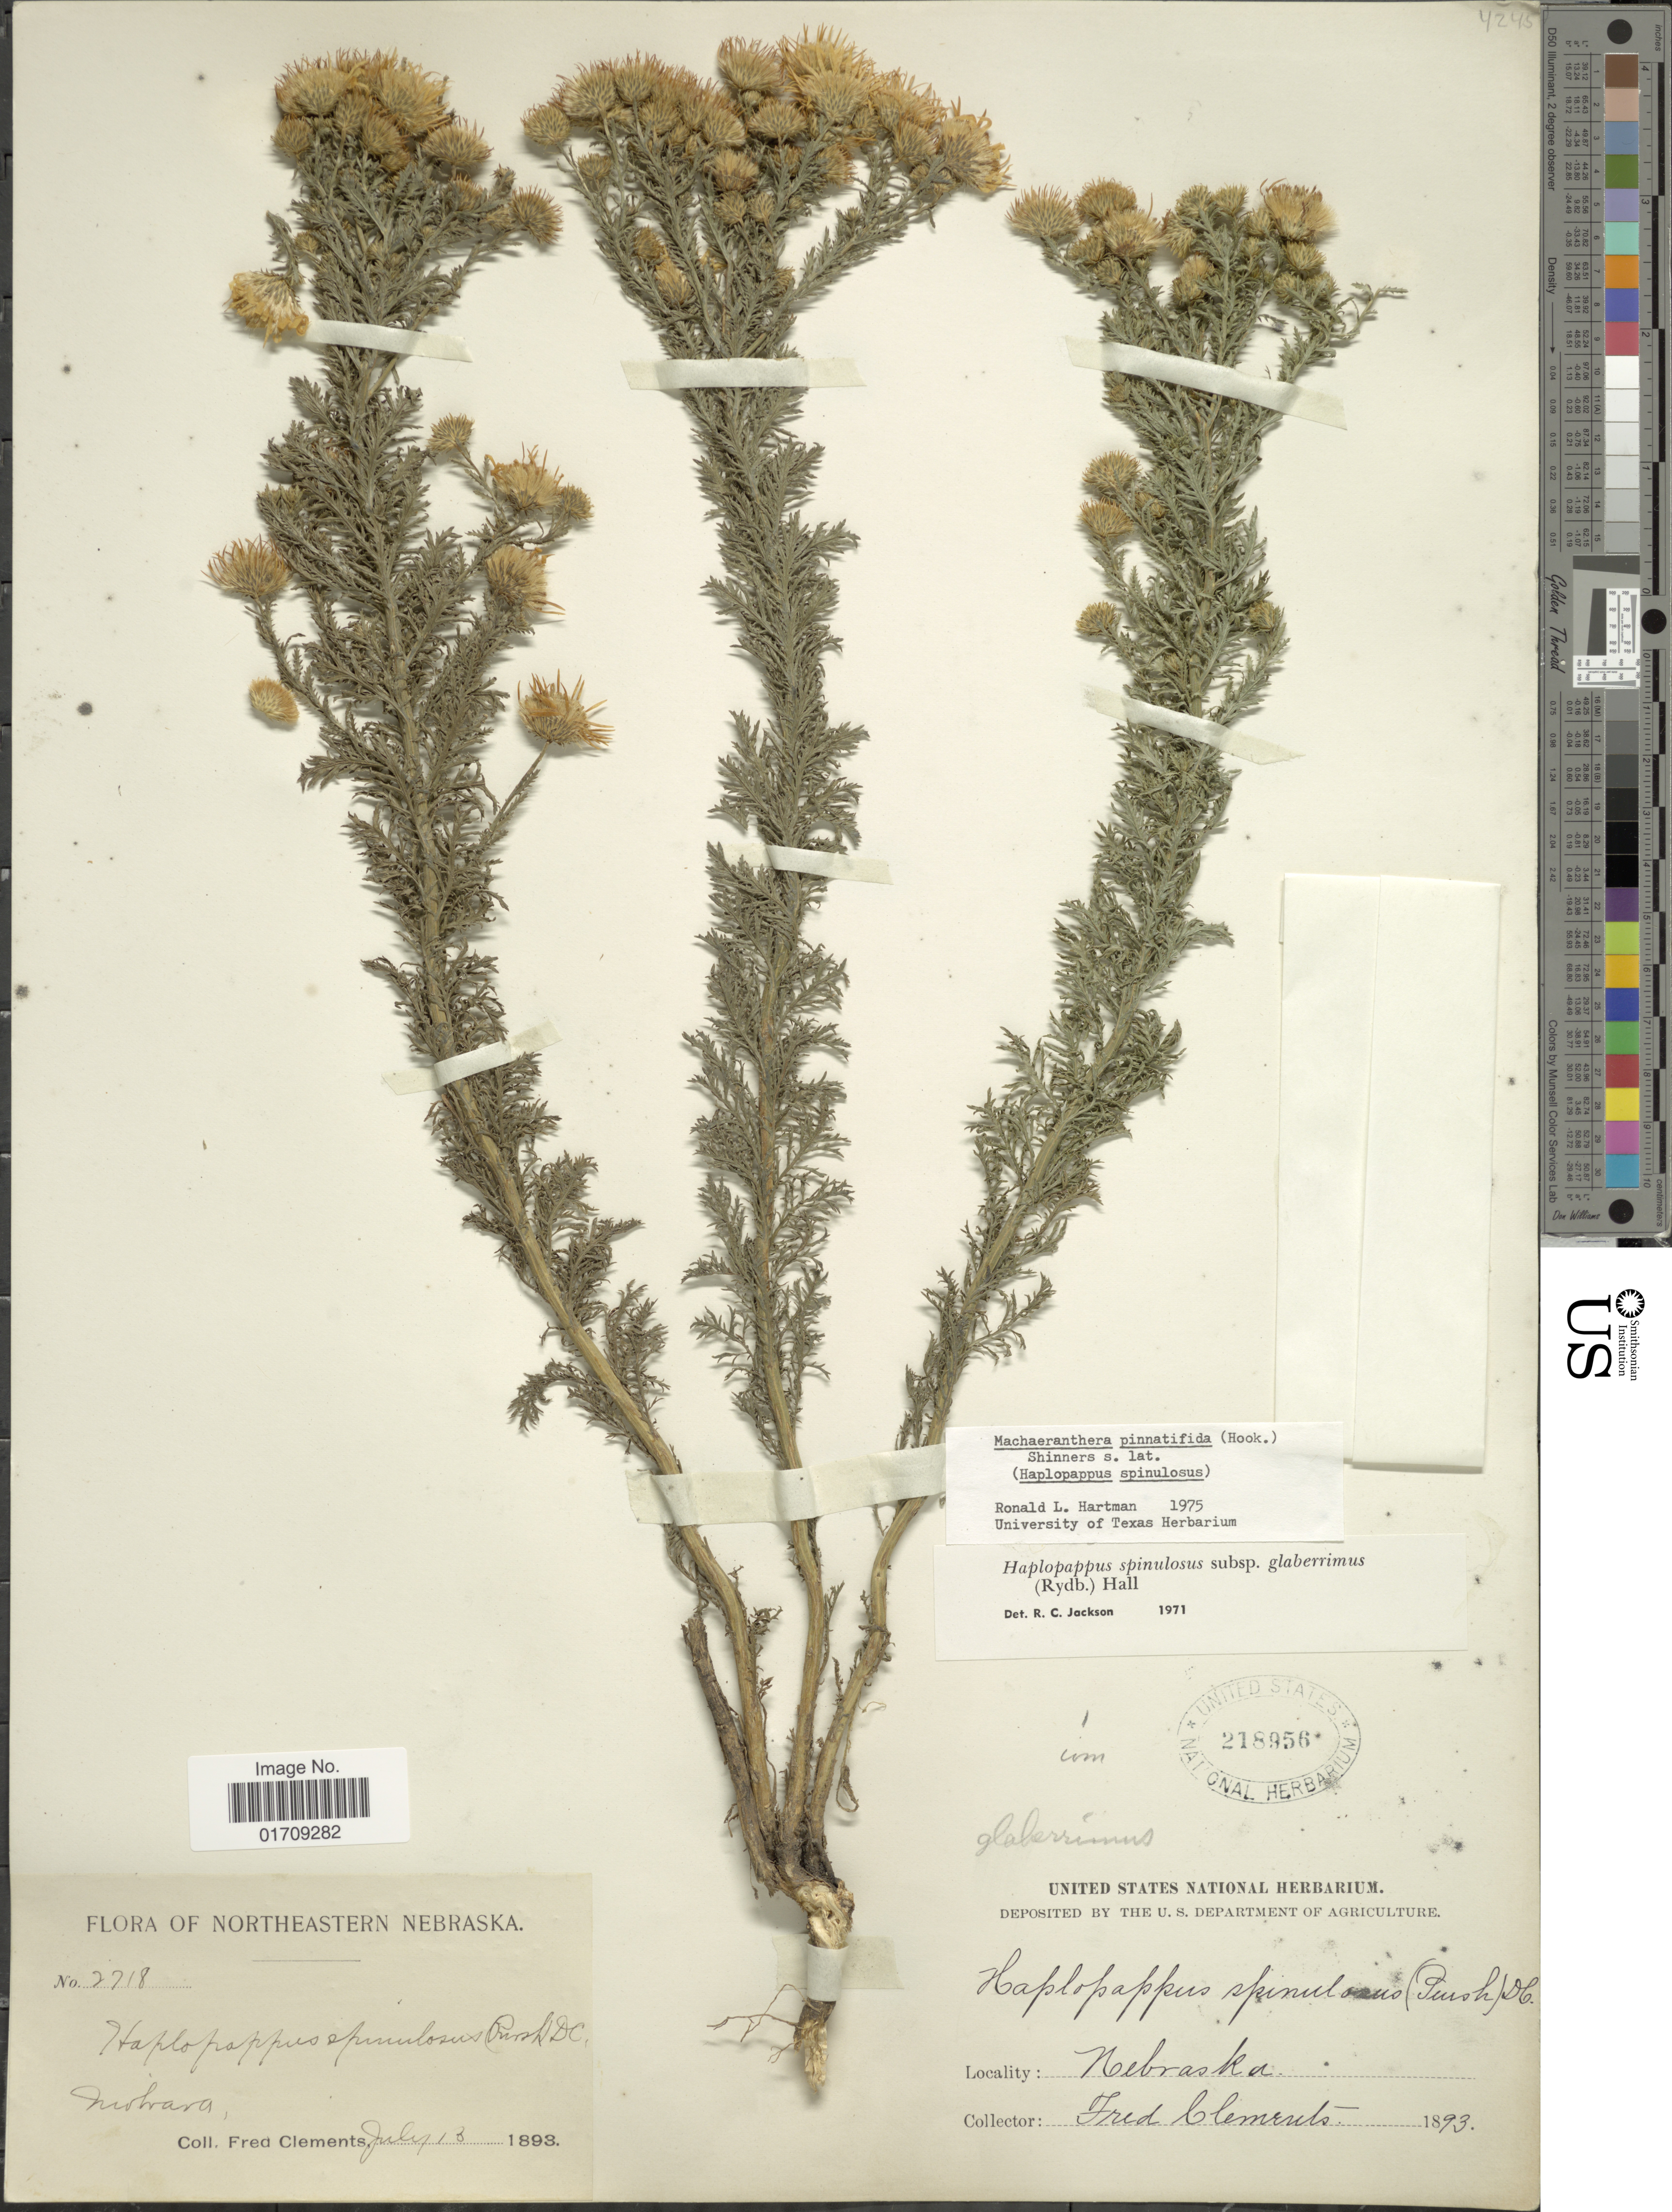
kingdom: Plantae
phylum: Tracheophyta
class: Magnoliopsida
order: Asterales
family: Asteraceae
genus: Machaeranthera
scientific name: Machaeranthera pinnatifida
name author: (Hook.) Shinners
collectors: F. Clements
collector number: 2718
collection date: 1893-07-13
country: United States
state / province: Nebraska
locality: Northeastern Nebraska, Mohara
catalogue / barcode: US 218956